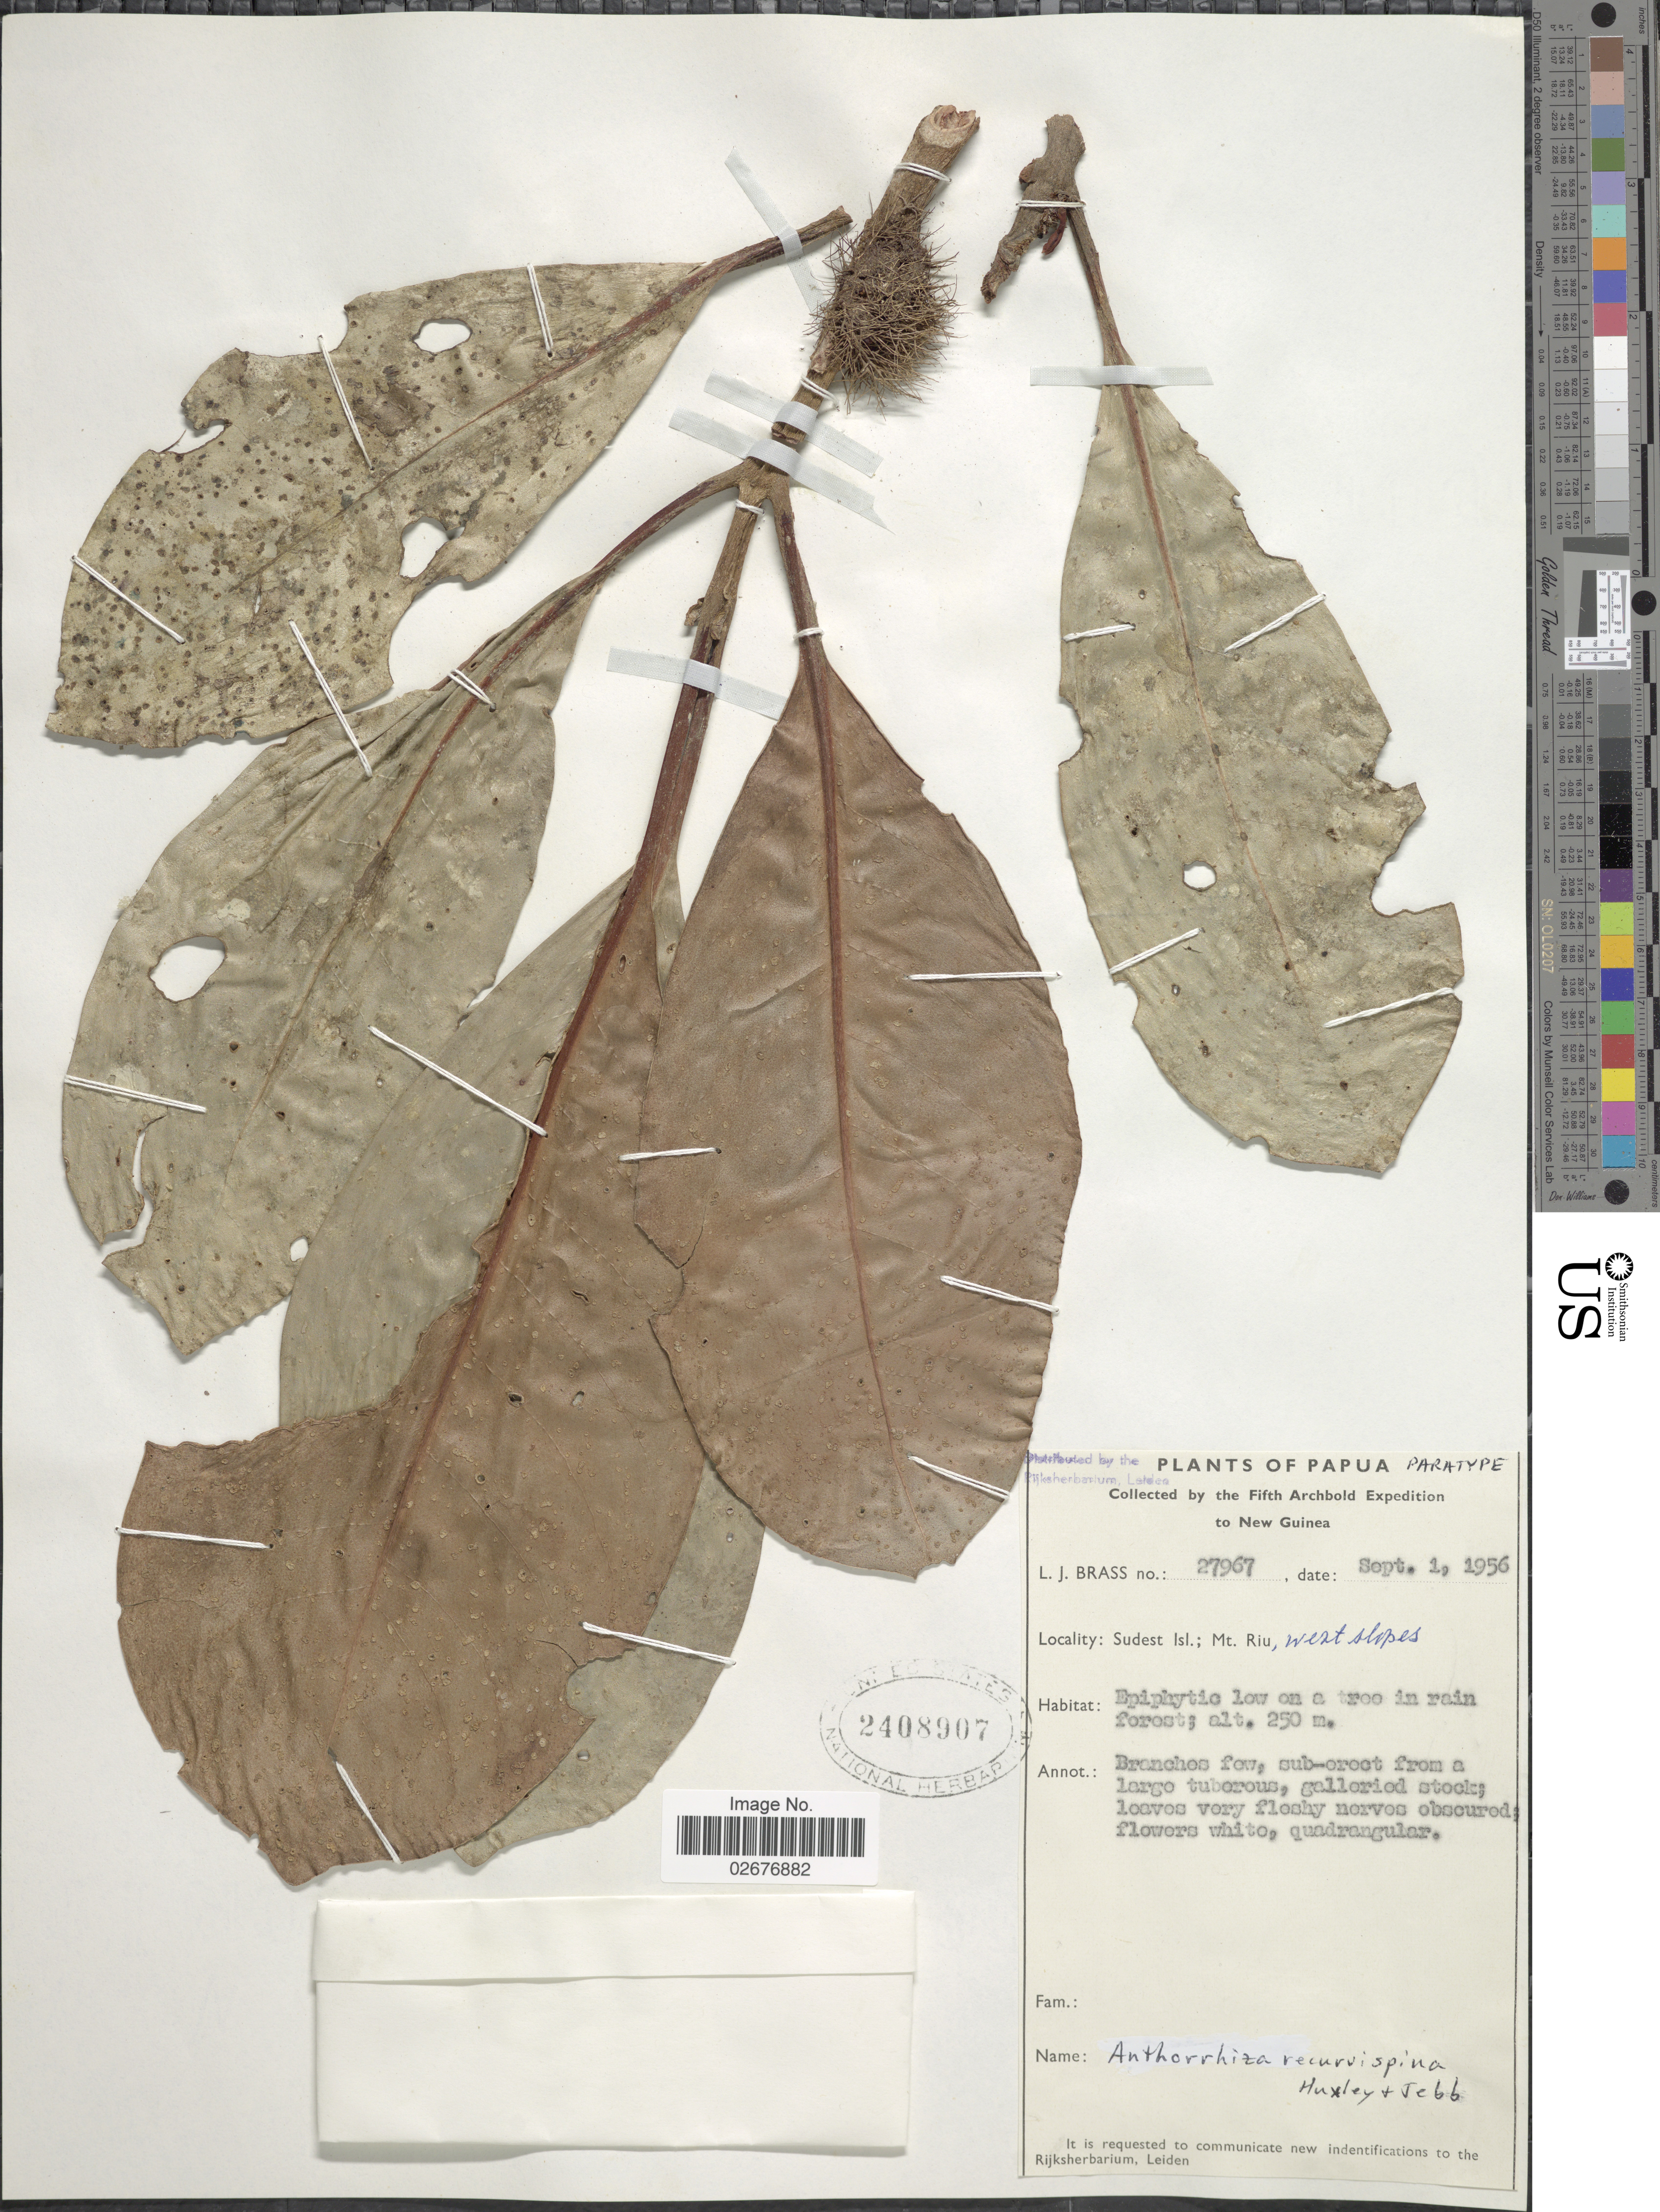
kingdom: Plantae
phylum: Tracheophyta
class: Magnoliopsida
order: Gentianales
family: Rubiaceae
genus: Anthorrhiza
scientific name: Anthorrhiza recurvispina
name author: Huxley & Jebb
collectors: L. J. Brass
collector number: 27967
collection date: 1956-09-01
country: Papua New Guinea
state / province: Milne Bay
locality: Papua, Sudest Isl.; Mt. Riu, west slopes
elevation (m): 250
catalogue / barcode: US 2408907